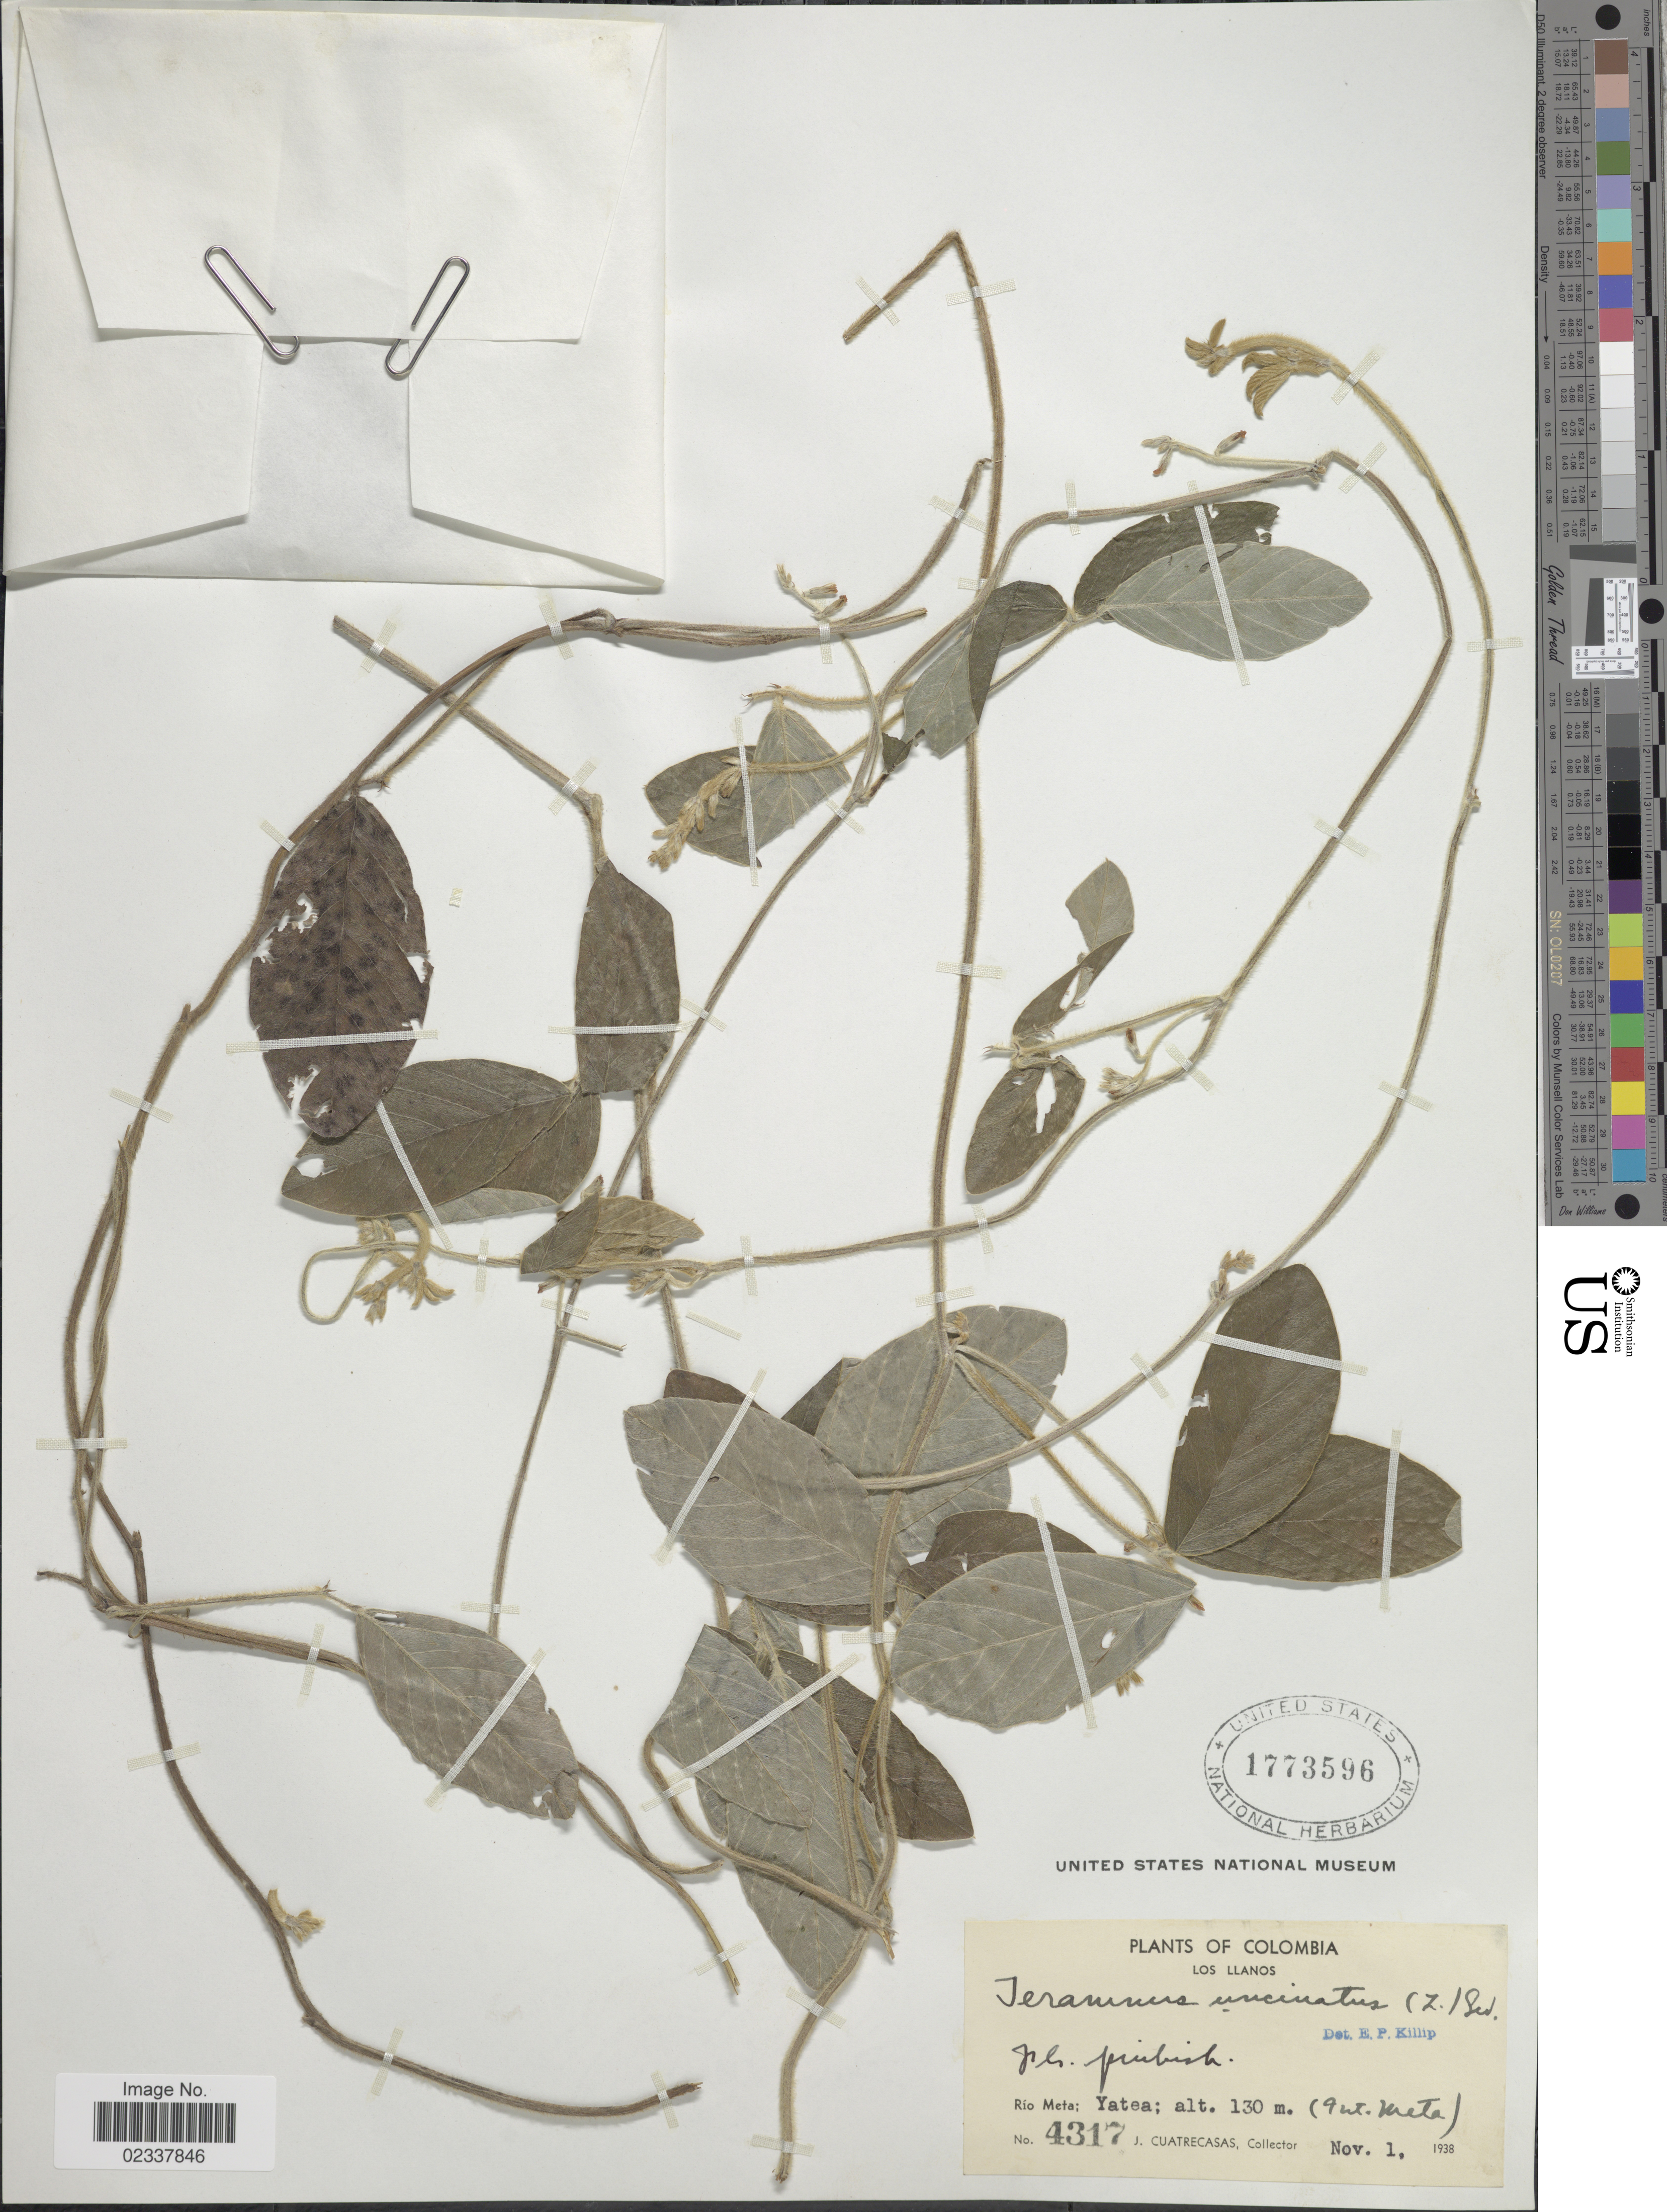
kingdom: Plantae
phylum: Tracheophyta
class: Magnoliopsida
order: Fabales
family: Fabaceae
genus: Teramnus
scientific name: Teramnus uncinatus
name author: (L.) Sw.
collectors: J. Cuatrecasas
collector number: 4317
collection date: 1938-11-01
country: Colombia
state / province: Meta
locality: Los Llanos, Rio Meta, Yatea, Int. Meta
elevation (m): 130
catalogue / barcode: US 1773596